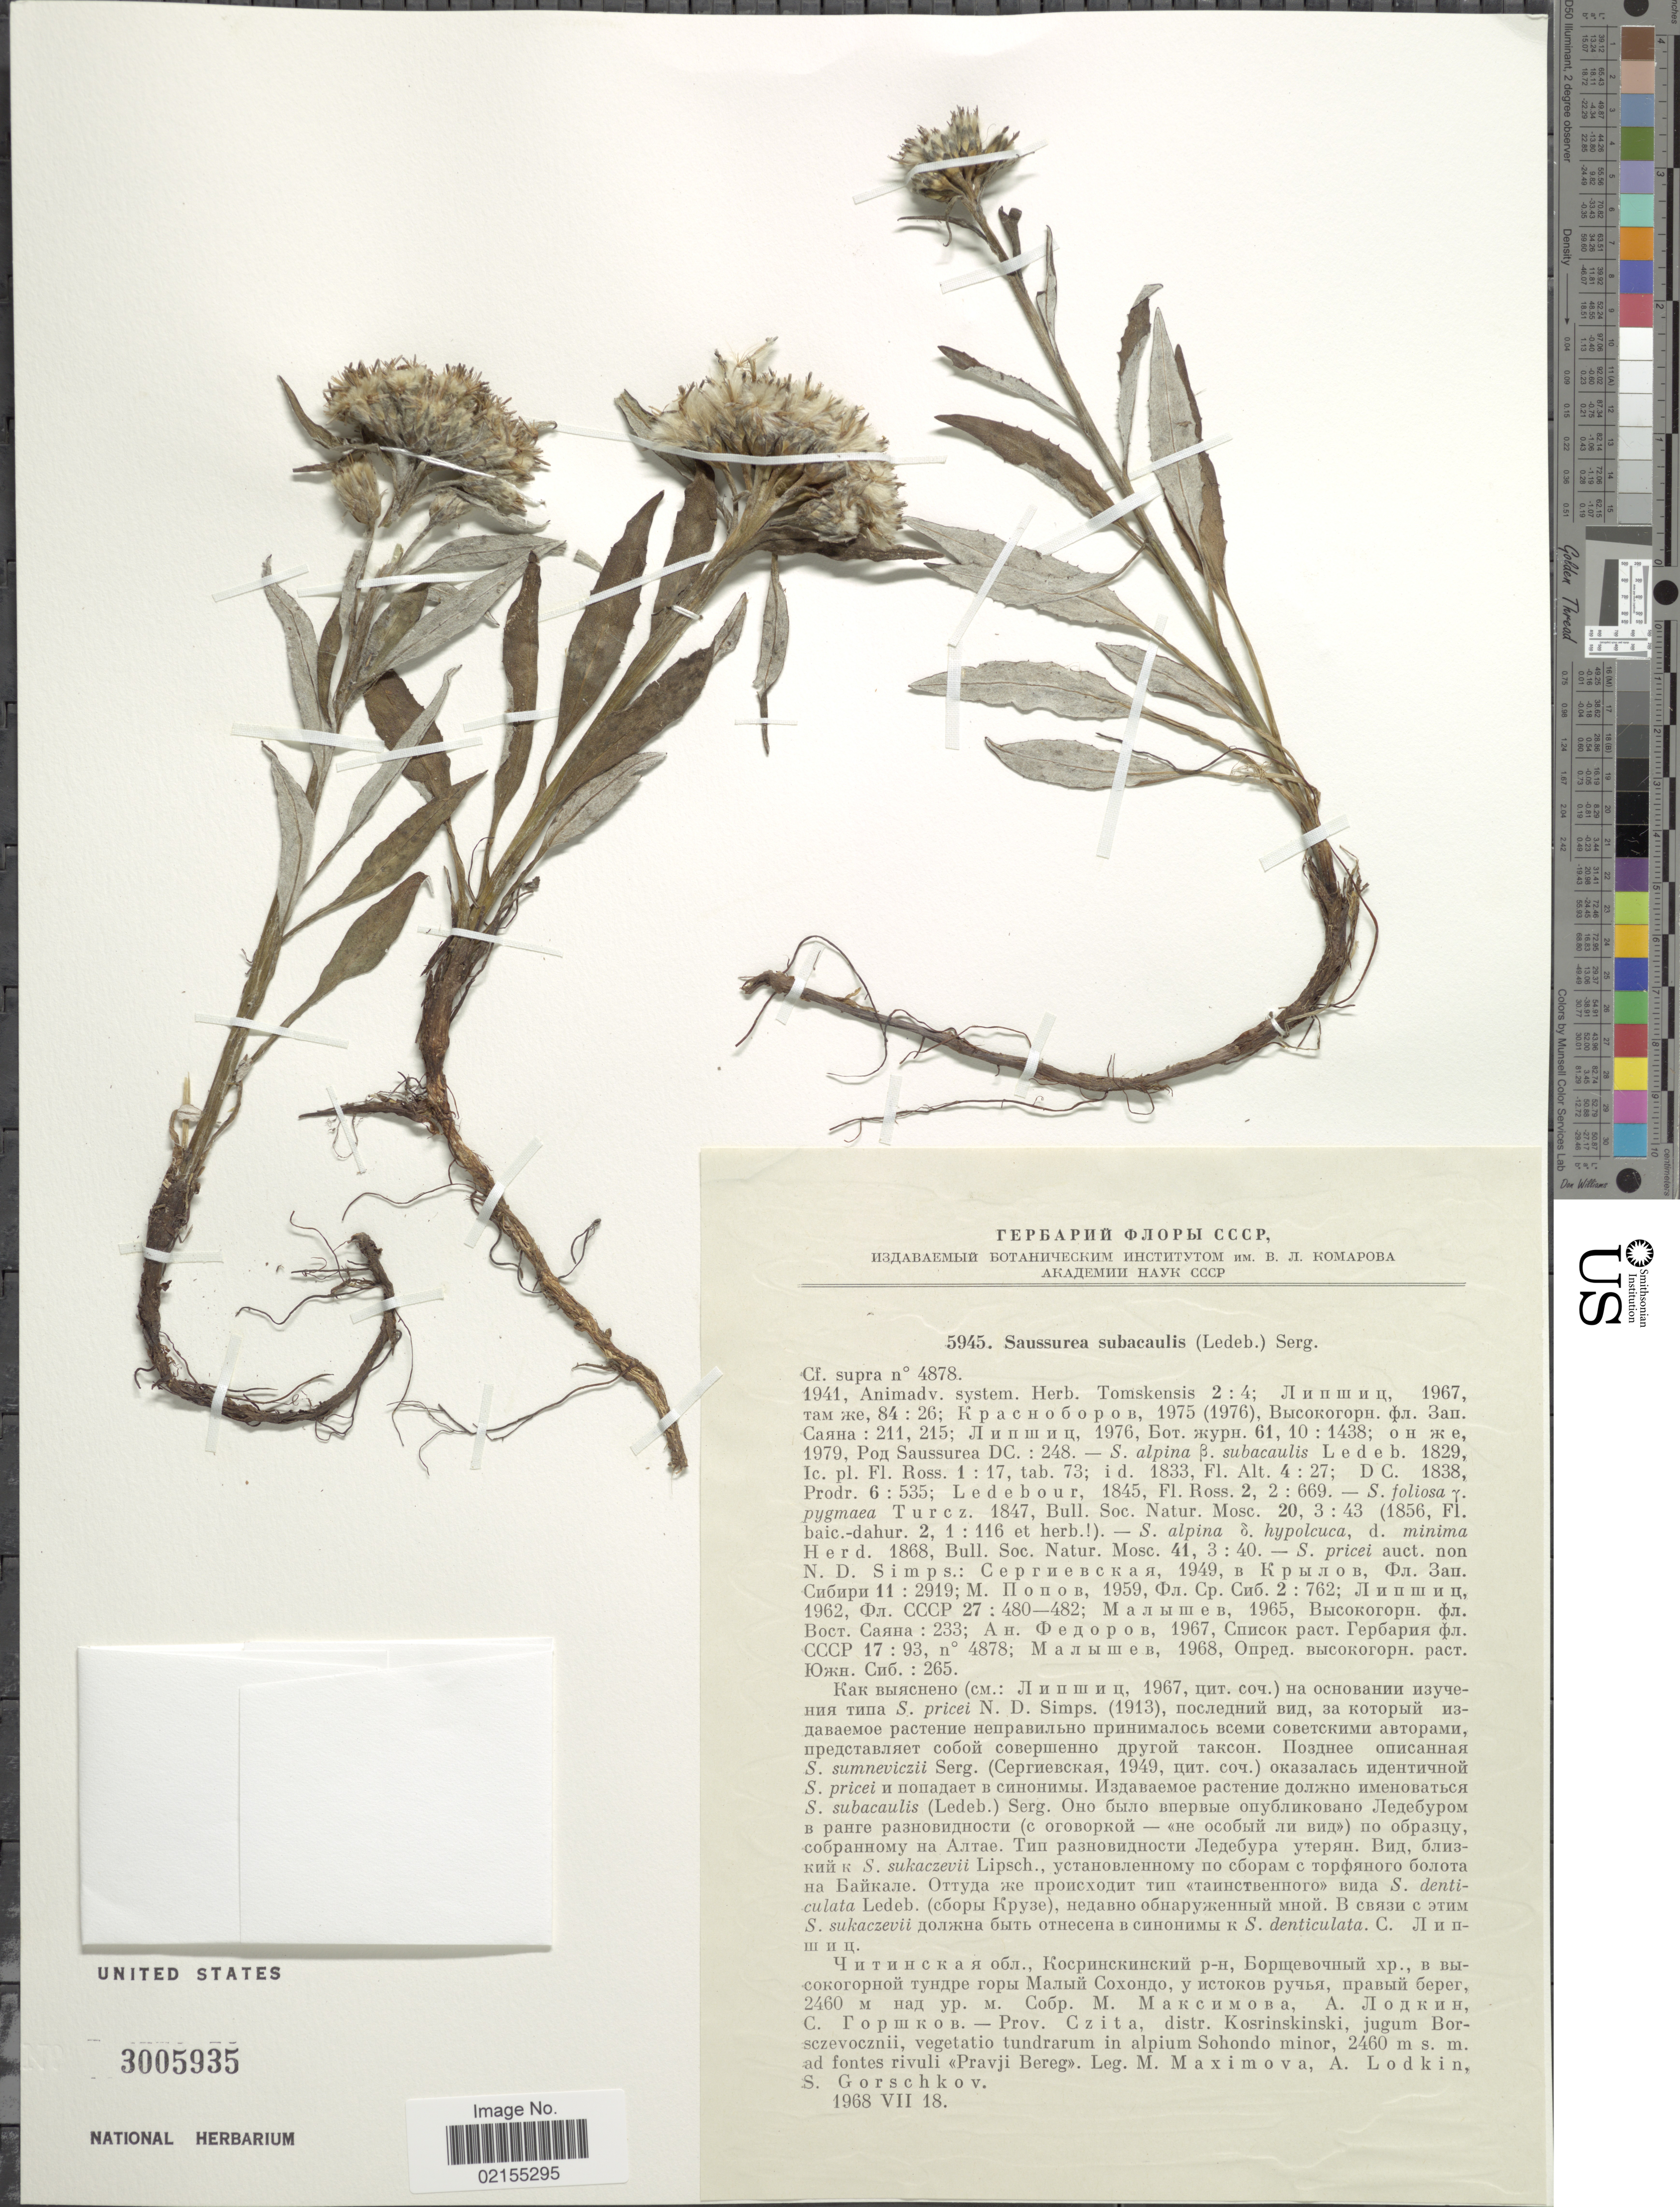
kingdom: Plantae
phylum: Tracheophyta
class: Magnoliopsida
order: Asterales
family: Asteraceae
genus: Saussurea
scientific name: Saussurea subacaulis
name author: (Ledeb.) Serg.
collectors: M. Maximova, A. Lodkin & S. G. Gorschkova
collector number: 5945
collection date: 1968-07-18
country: Russian Federation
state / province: Transbaikal Territory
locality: Prov. Czita, distr. Kosrinskinski, jugum Borsczevocznii, vegetatio tundrarum in alpium Sohondo minor, ad fontes rivuli (Pravji Bereg.)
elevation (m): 2460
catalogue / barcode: US 3005935